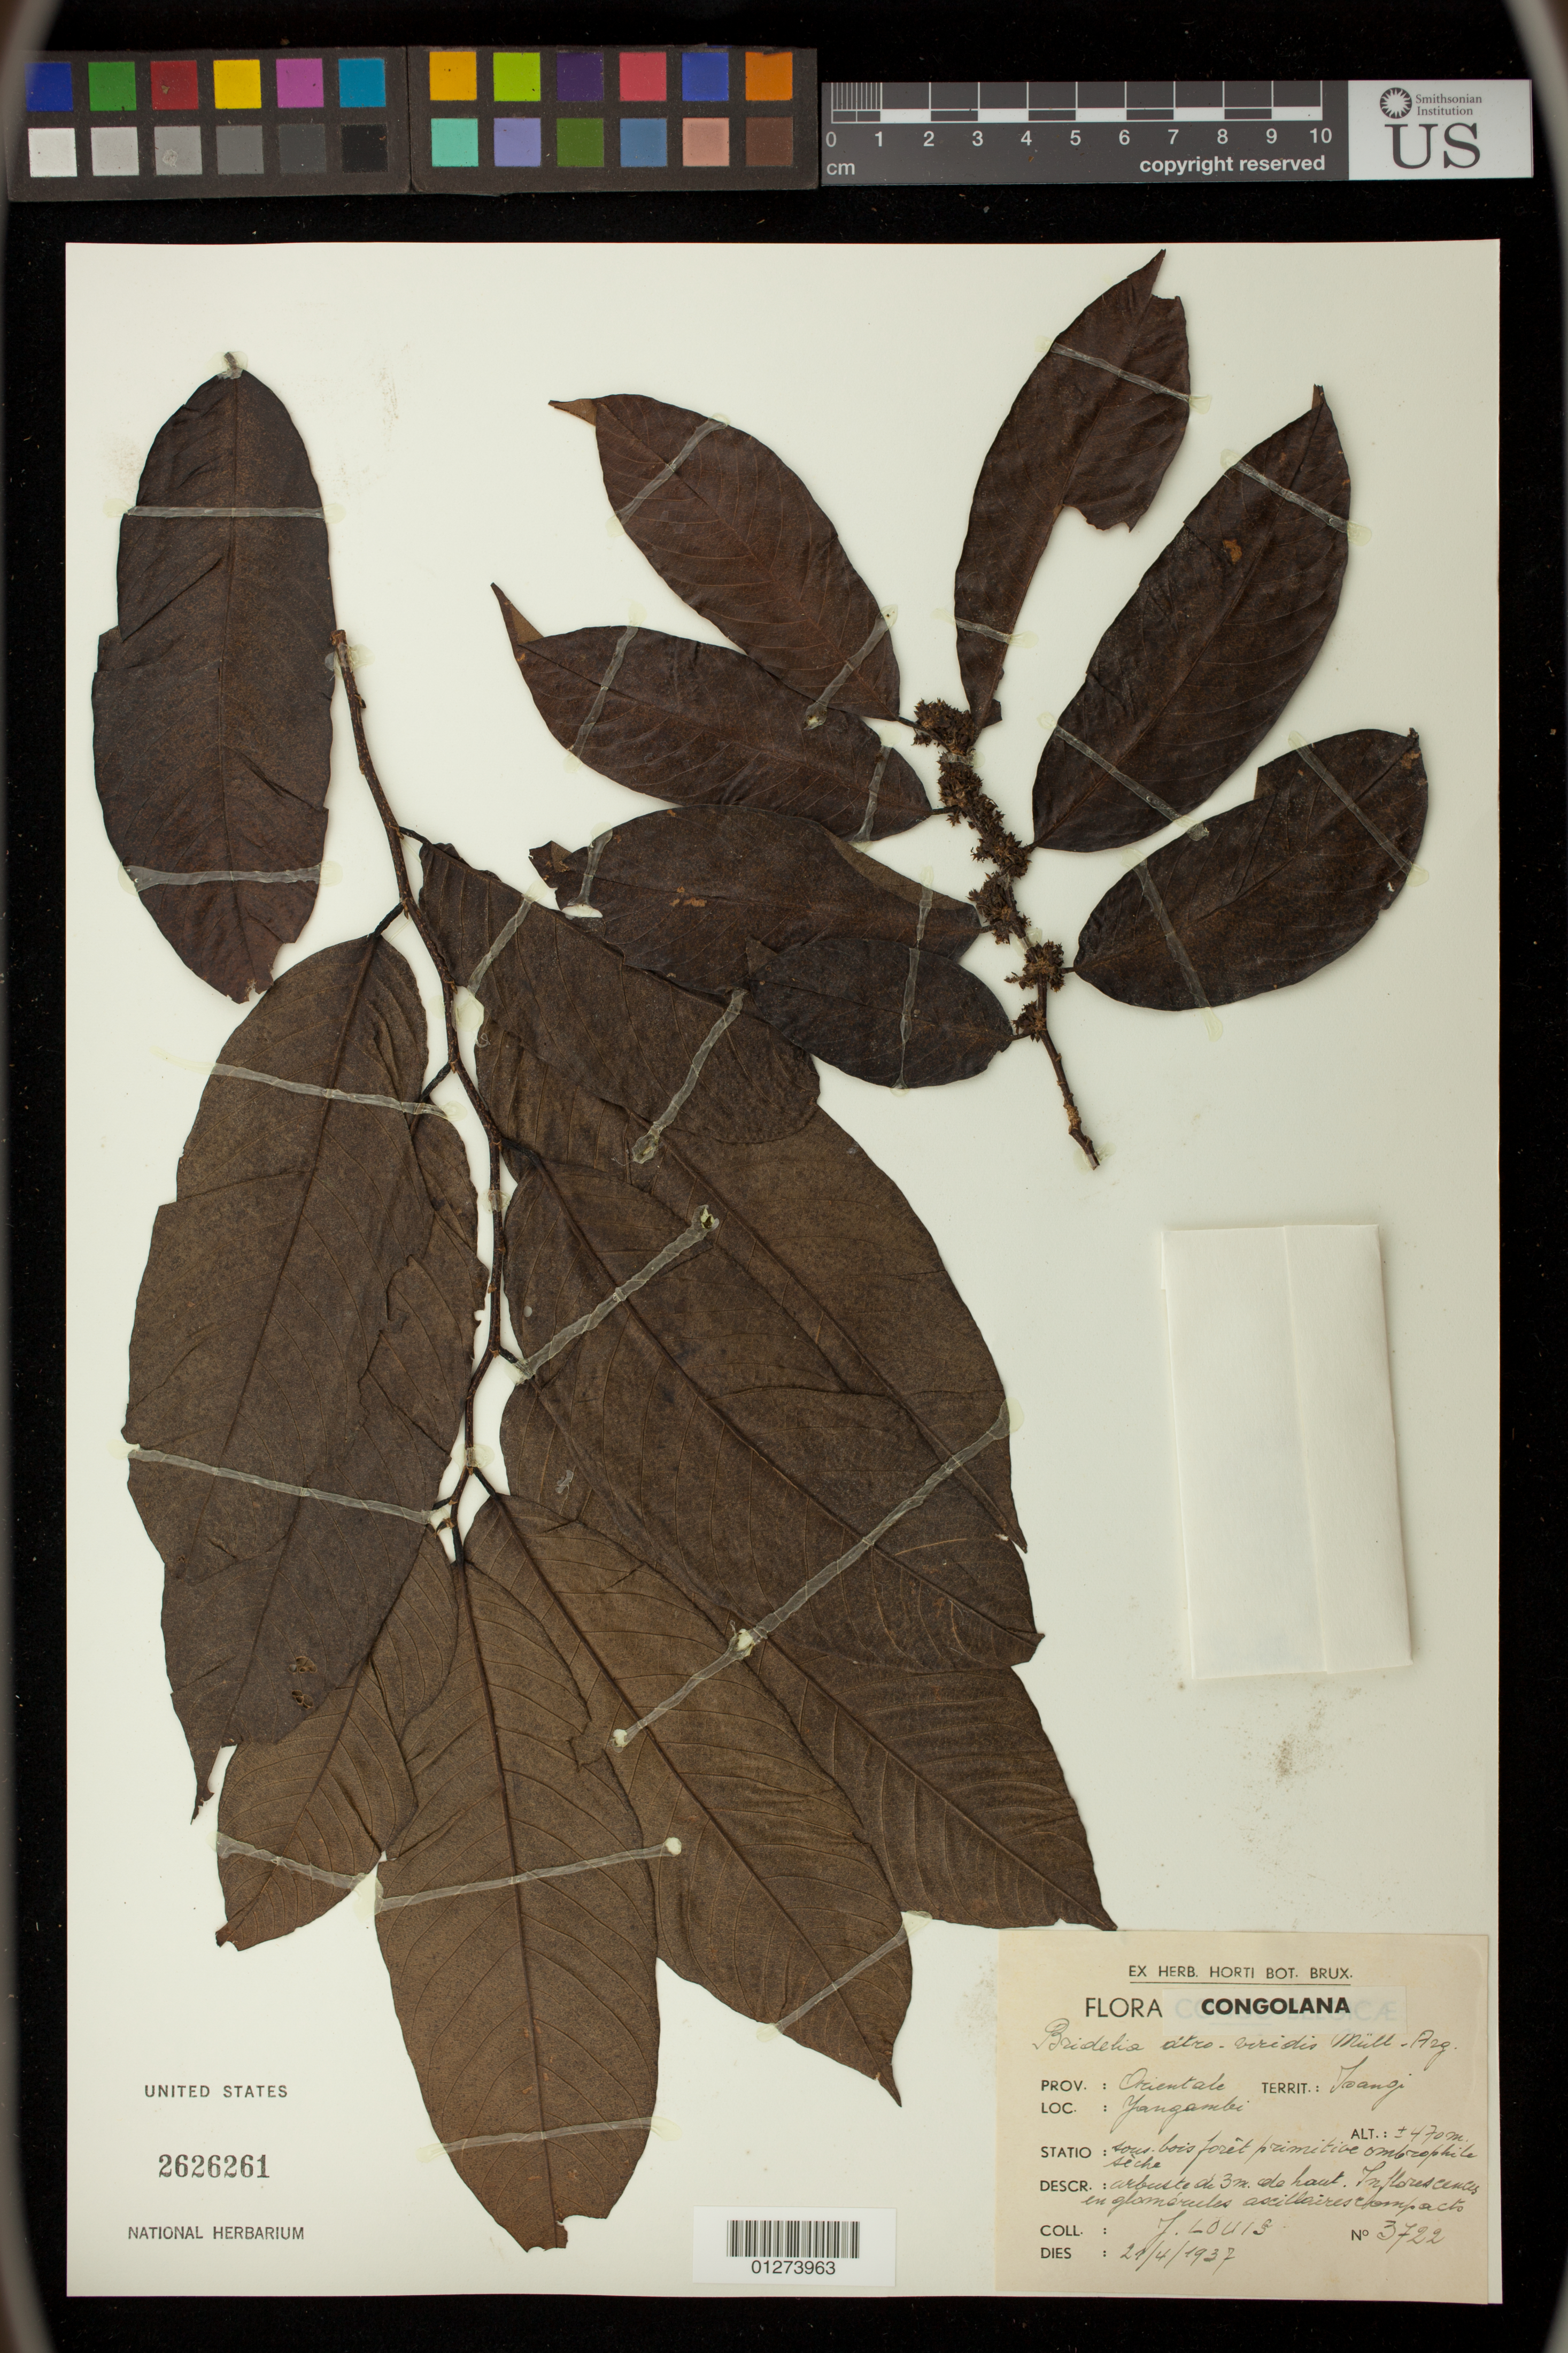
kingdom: Plantae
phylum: Tracheophyta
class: Magnoliopsida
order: Malpighiales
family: Phyllanthaceae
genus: Bridelia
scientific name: Bridelia atroviridis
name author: Müll. Arg.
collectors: J. Louis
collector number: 3722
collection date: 1937-04-21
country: Congo, Democratic Republic of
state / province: Tshopo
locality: Yangambi, Orientale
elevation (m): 470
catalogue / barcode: US 2626261